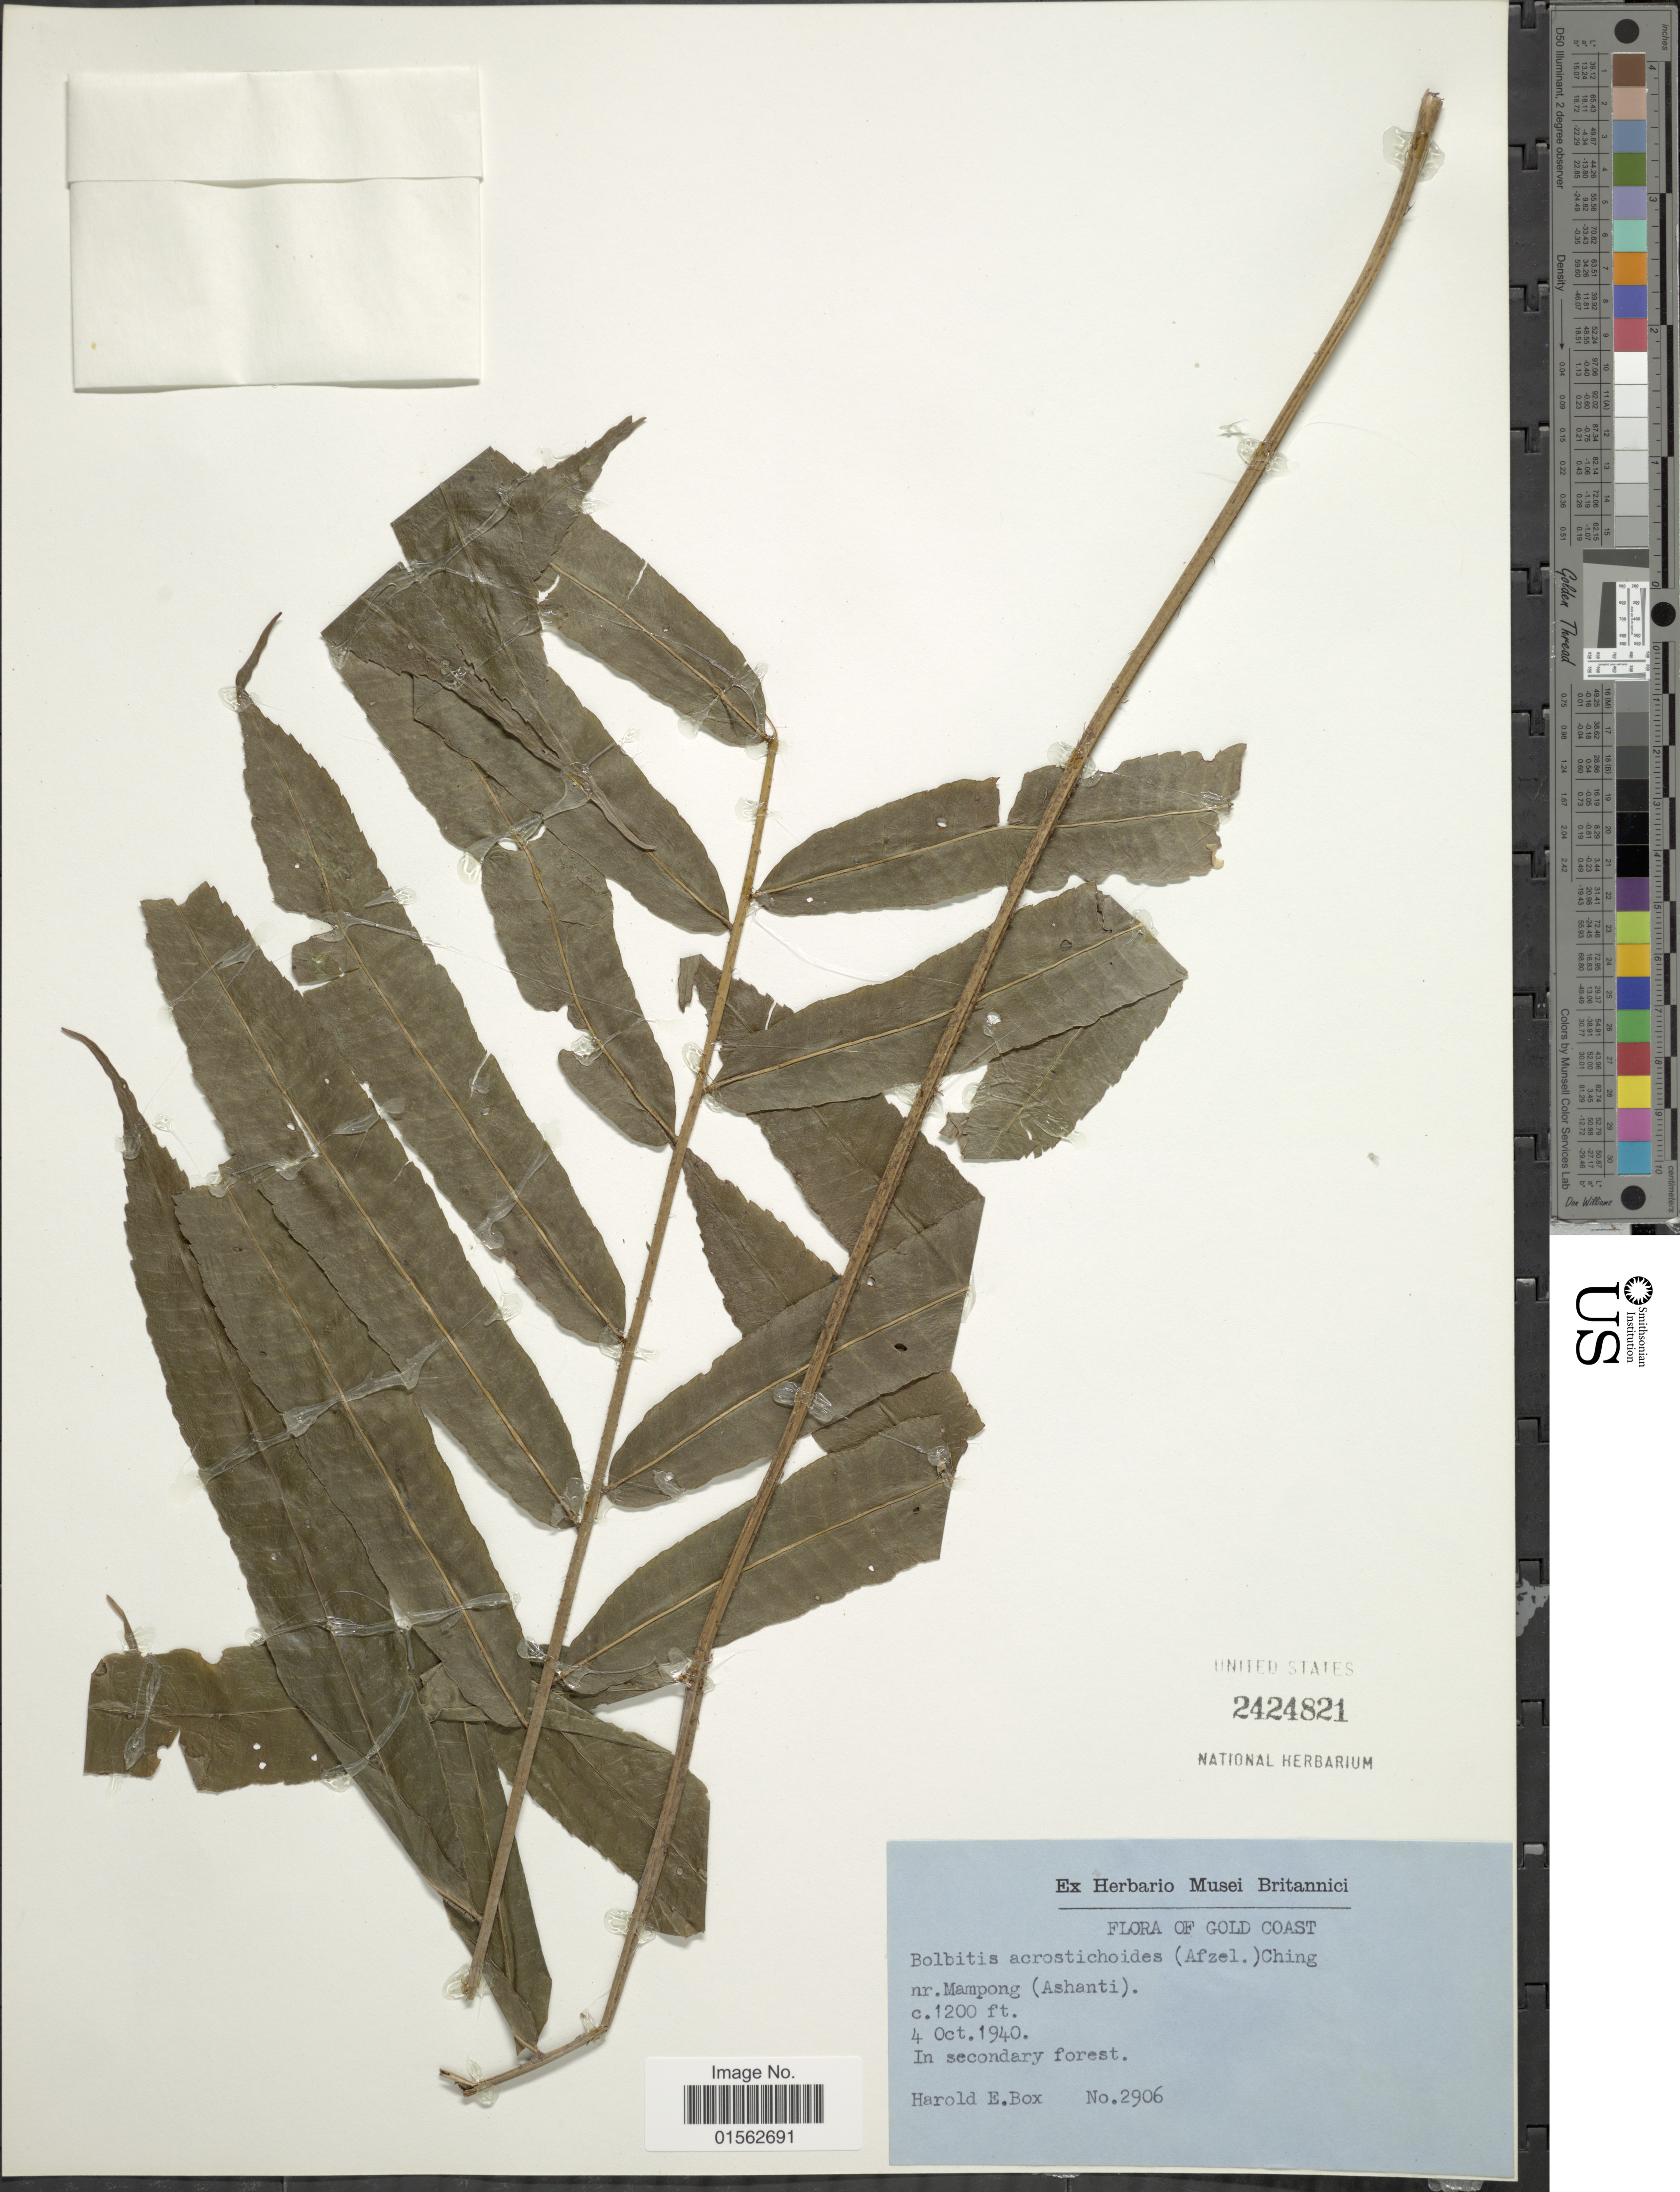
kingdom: Plantae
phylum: Tracheophyta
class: Polypodiopsida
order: Polypodiales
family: Dryopteridaceae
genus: Bolbitis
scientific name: Bolbitis acrostichoides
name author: (Hook.) Ching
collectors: H. E. Box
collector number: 2906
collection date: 1940-10-04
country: Ghana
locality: Gold Coast, nr. Mampong (Ashanti), in secondary forest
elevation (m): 366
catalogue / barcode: US 2424821